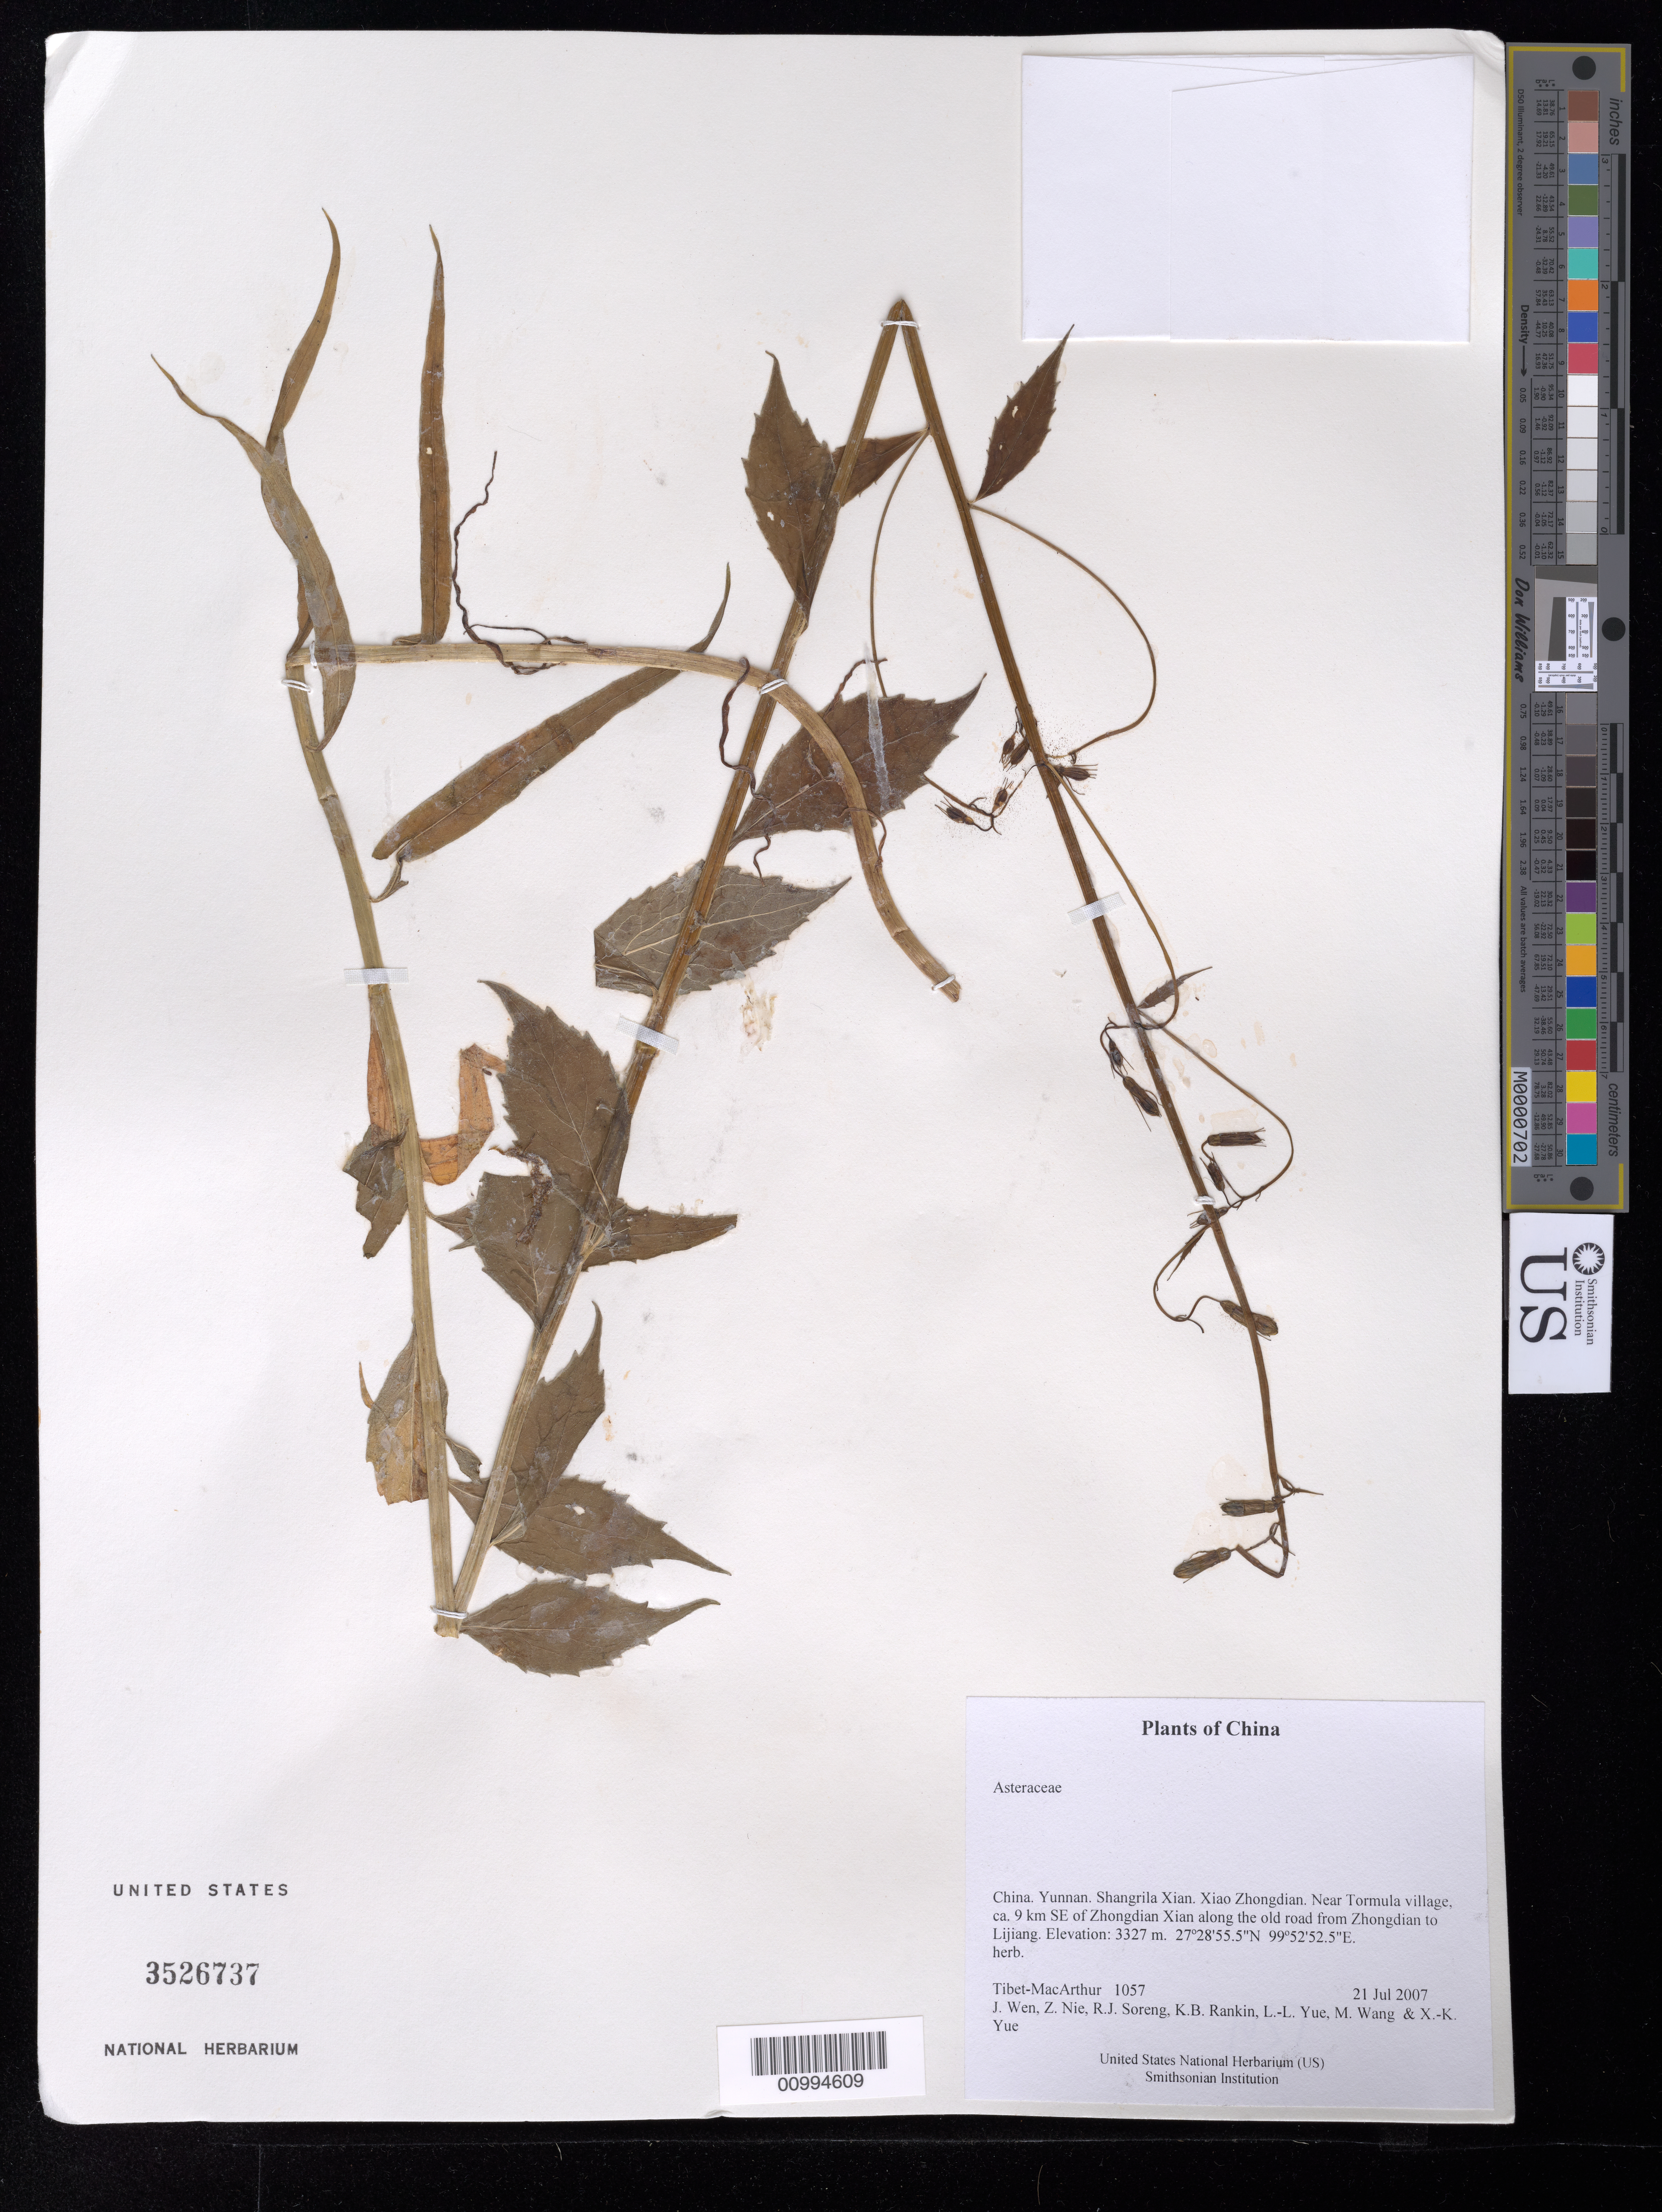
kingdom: Plantae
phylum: Tracheophyta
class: Magnoliopsida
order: Asterales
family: Asteraceae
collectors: Tibet-MacArthur, J. Wen, Z. Nie, R. J. Soreng, K. Rankin, L. Yue, M. Wang & X. Yue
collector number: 1057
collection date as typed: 21 Jul 2007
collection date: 2007-07-21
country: China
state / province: Yunnan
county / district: Shangrila Xian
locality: Xiao Zhongdian. Near Tormula village, ca. 9 km SE of Zhongdian Xian along the old road from Zhongdian to Lijiang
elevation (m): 3327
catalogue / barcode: US 3526737